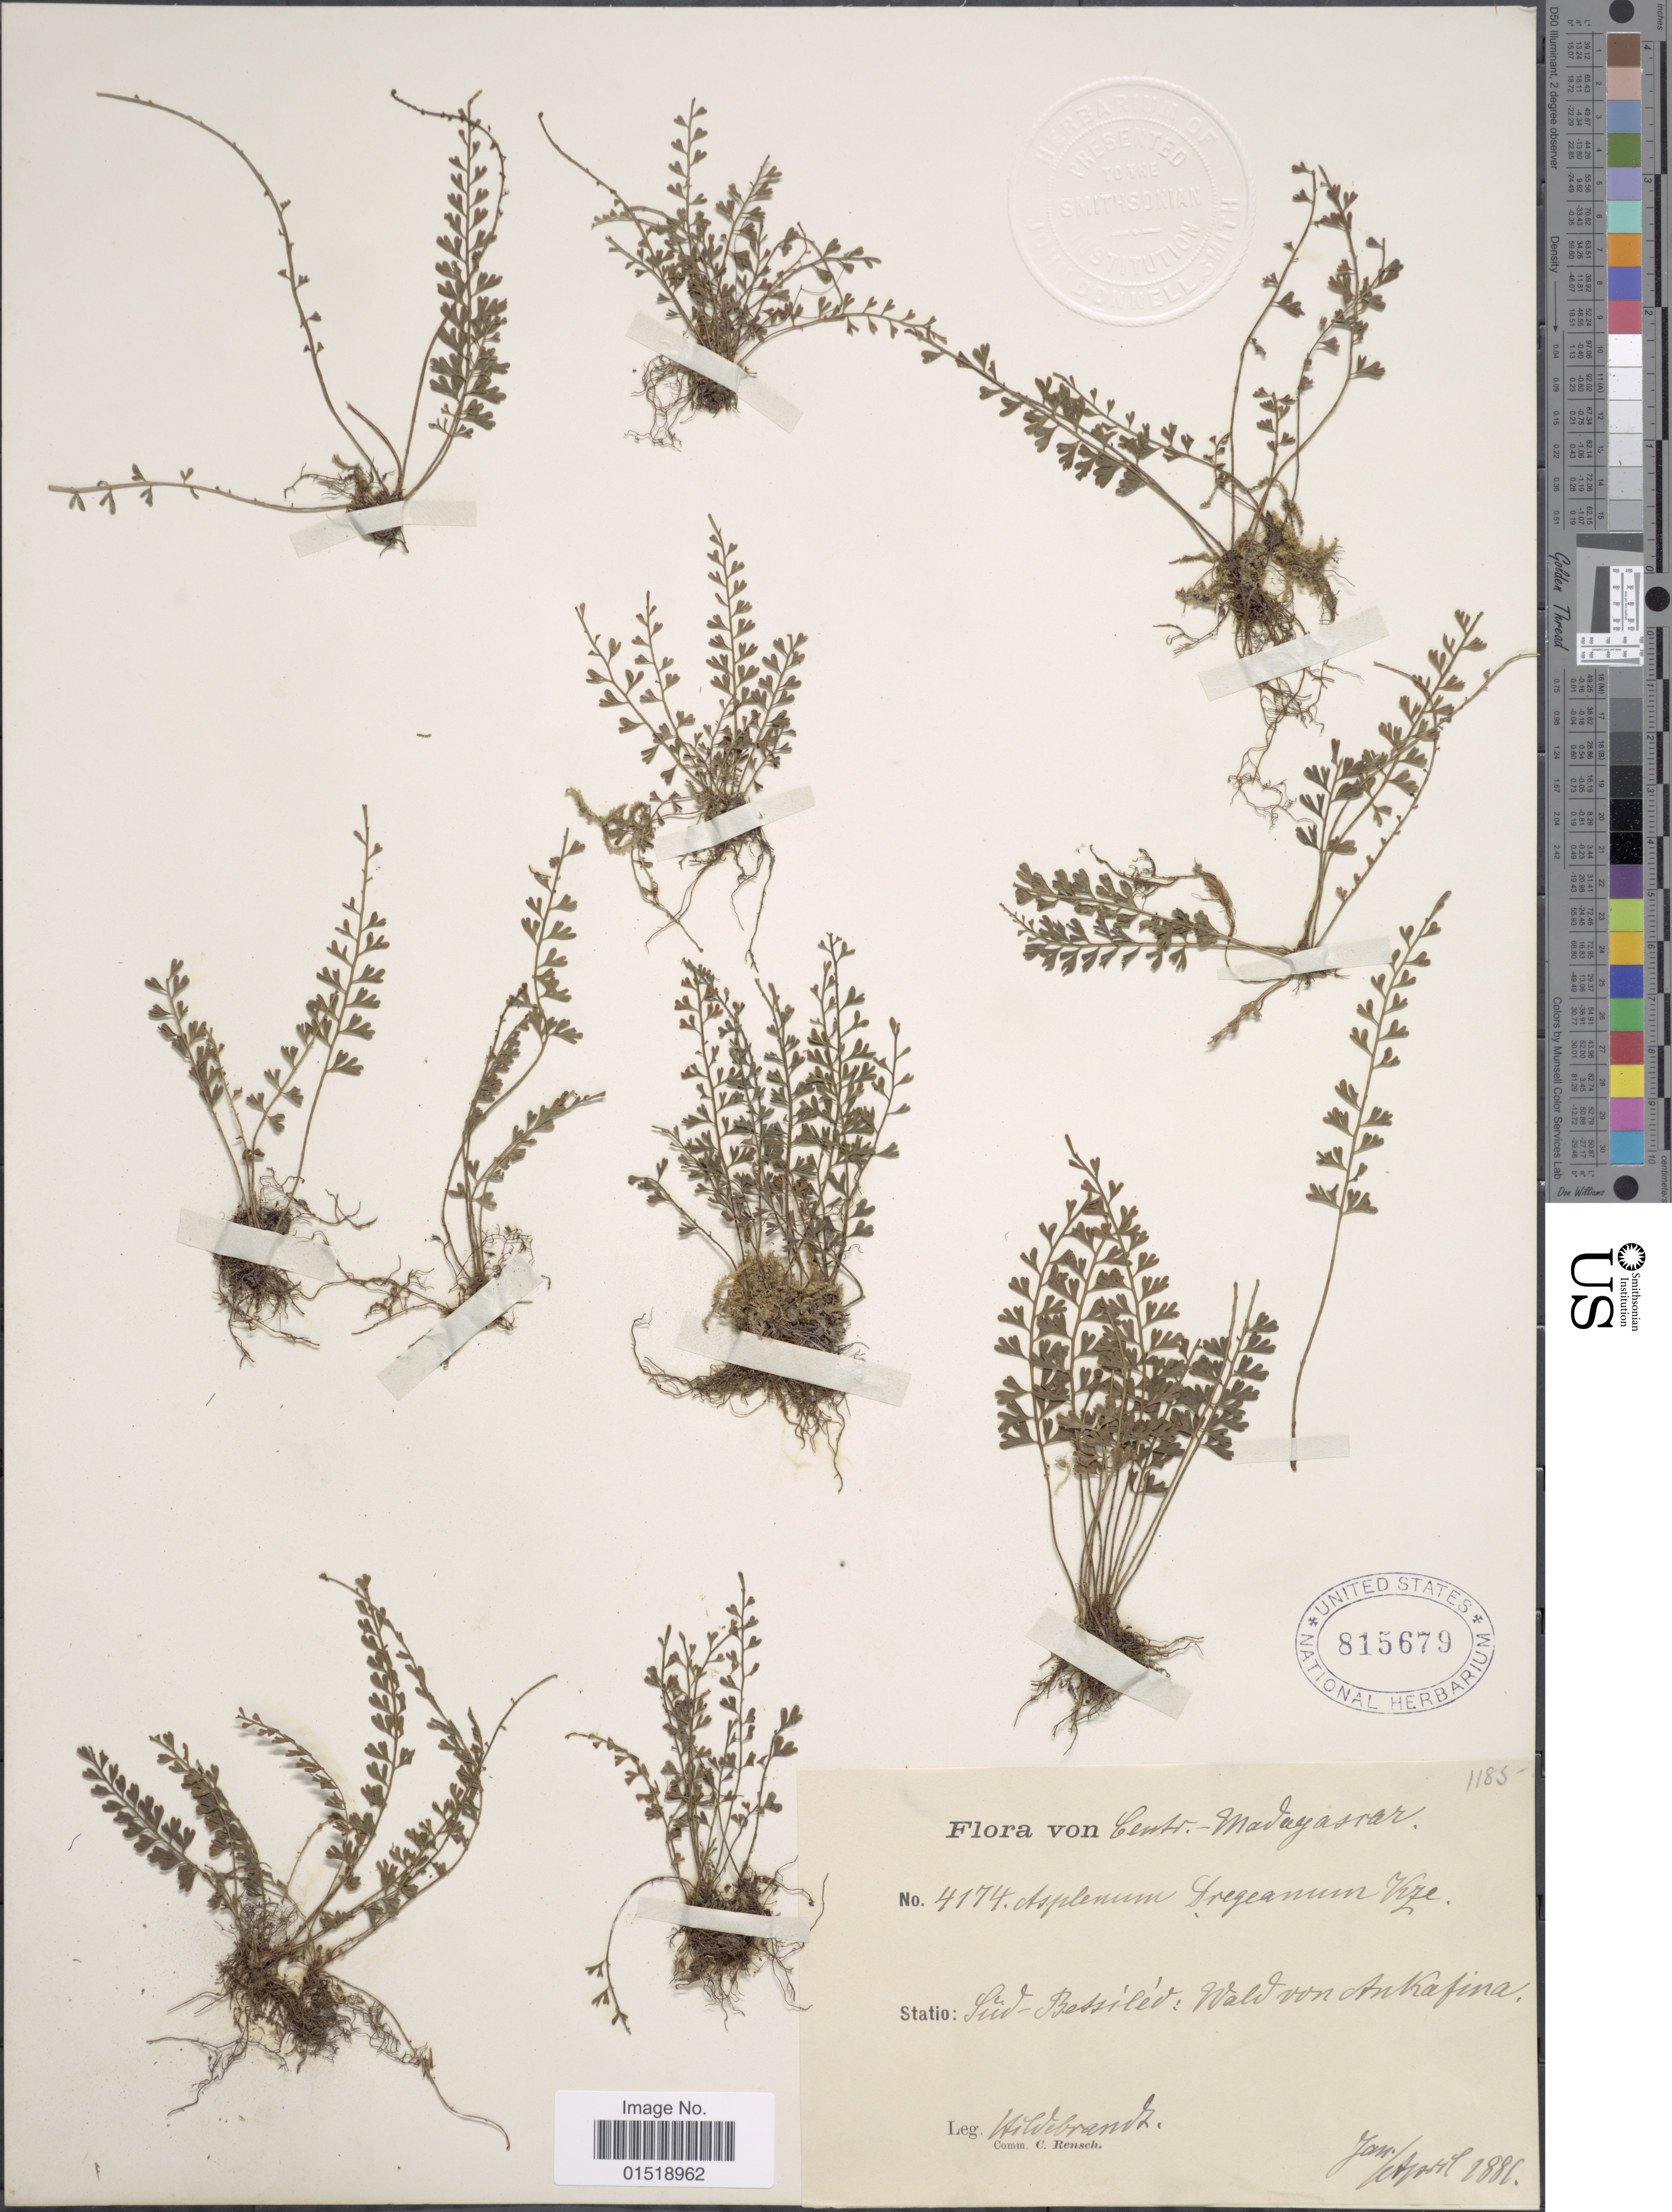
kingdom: Plantae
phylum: Tracheophyta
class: Polypodiopsida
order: Polypodiales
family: Aspleniaceae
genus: Asplenium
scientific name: Asplenium dregeanum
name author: Kunze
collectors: J. Hildebrandt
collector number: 4174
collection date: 1886-01/1886-04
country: Madagascar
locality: Centr.-Madagascar. Statio: Süd-Bessiléd: Wald von Ankafina.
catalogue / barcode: US 815679